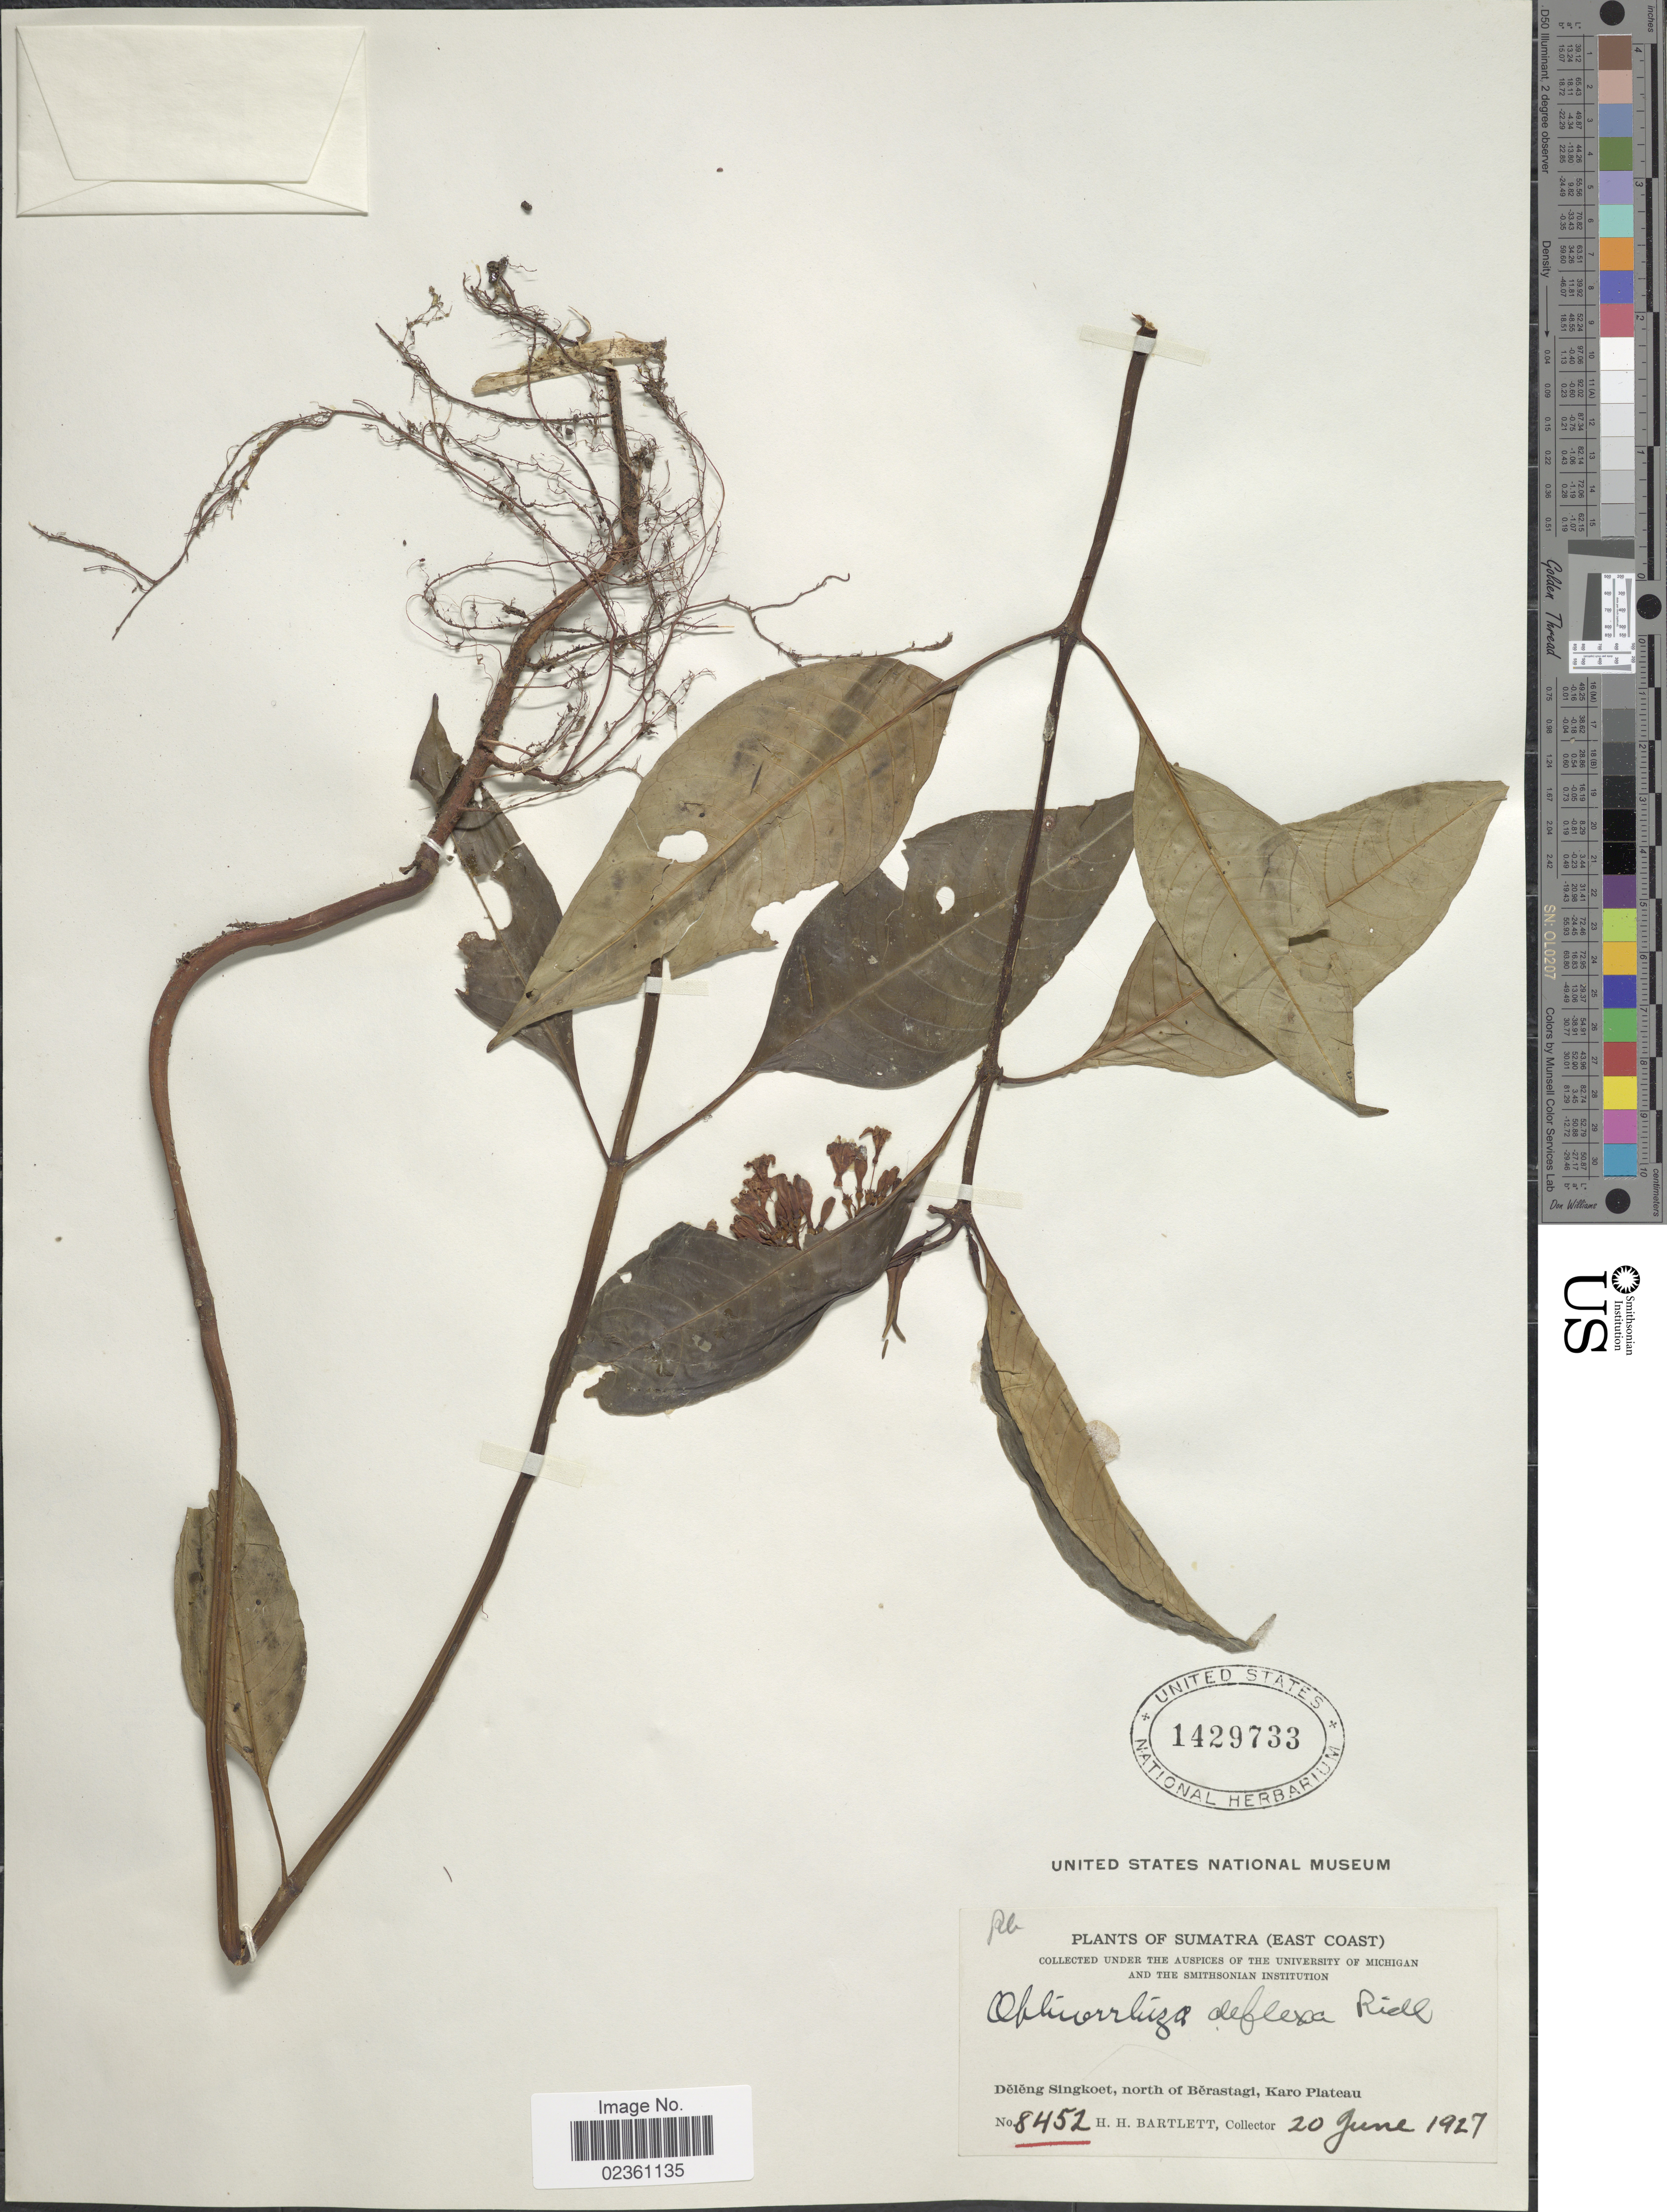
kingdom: Plantae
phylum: Tracheophyta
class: Magnoliopsida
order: Gentianales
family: Rubiaceae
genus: Ophiorrhiza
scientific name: Ophiorrhiza deflexa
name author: Ridl.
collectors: H. H. Bartlett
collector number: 8452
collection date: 1927-06-20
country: Indonesia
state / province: Sumatra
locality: (East Coast), Deleng Singkoet, north of Berastagi, Karo Plateau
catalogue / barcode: US 1429733